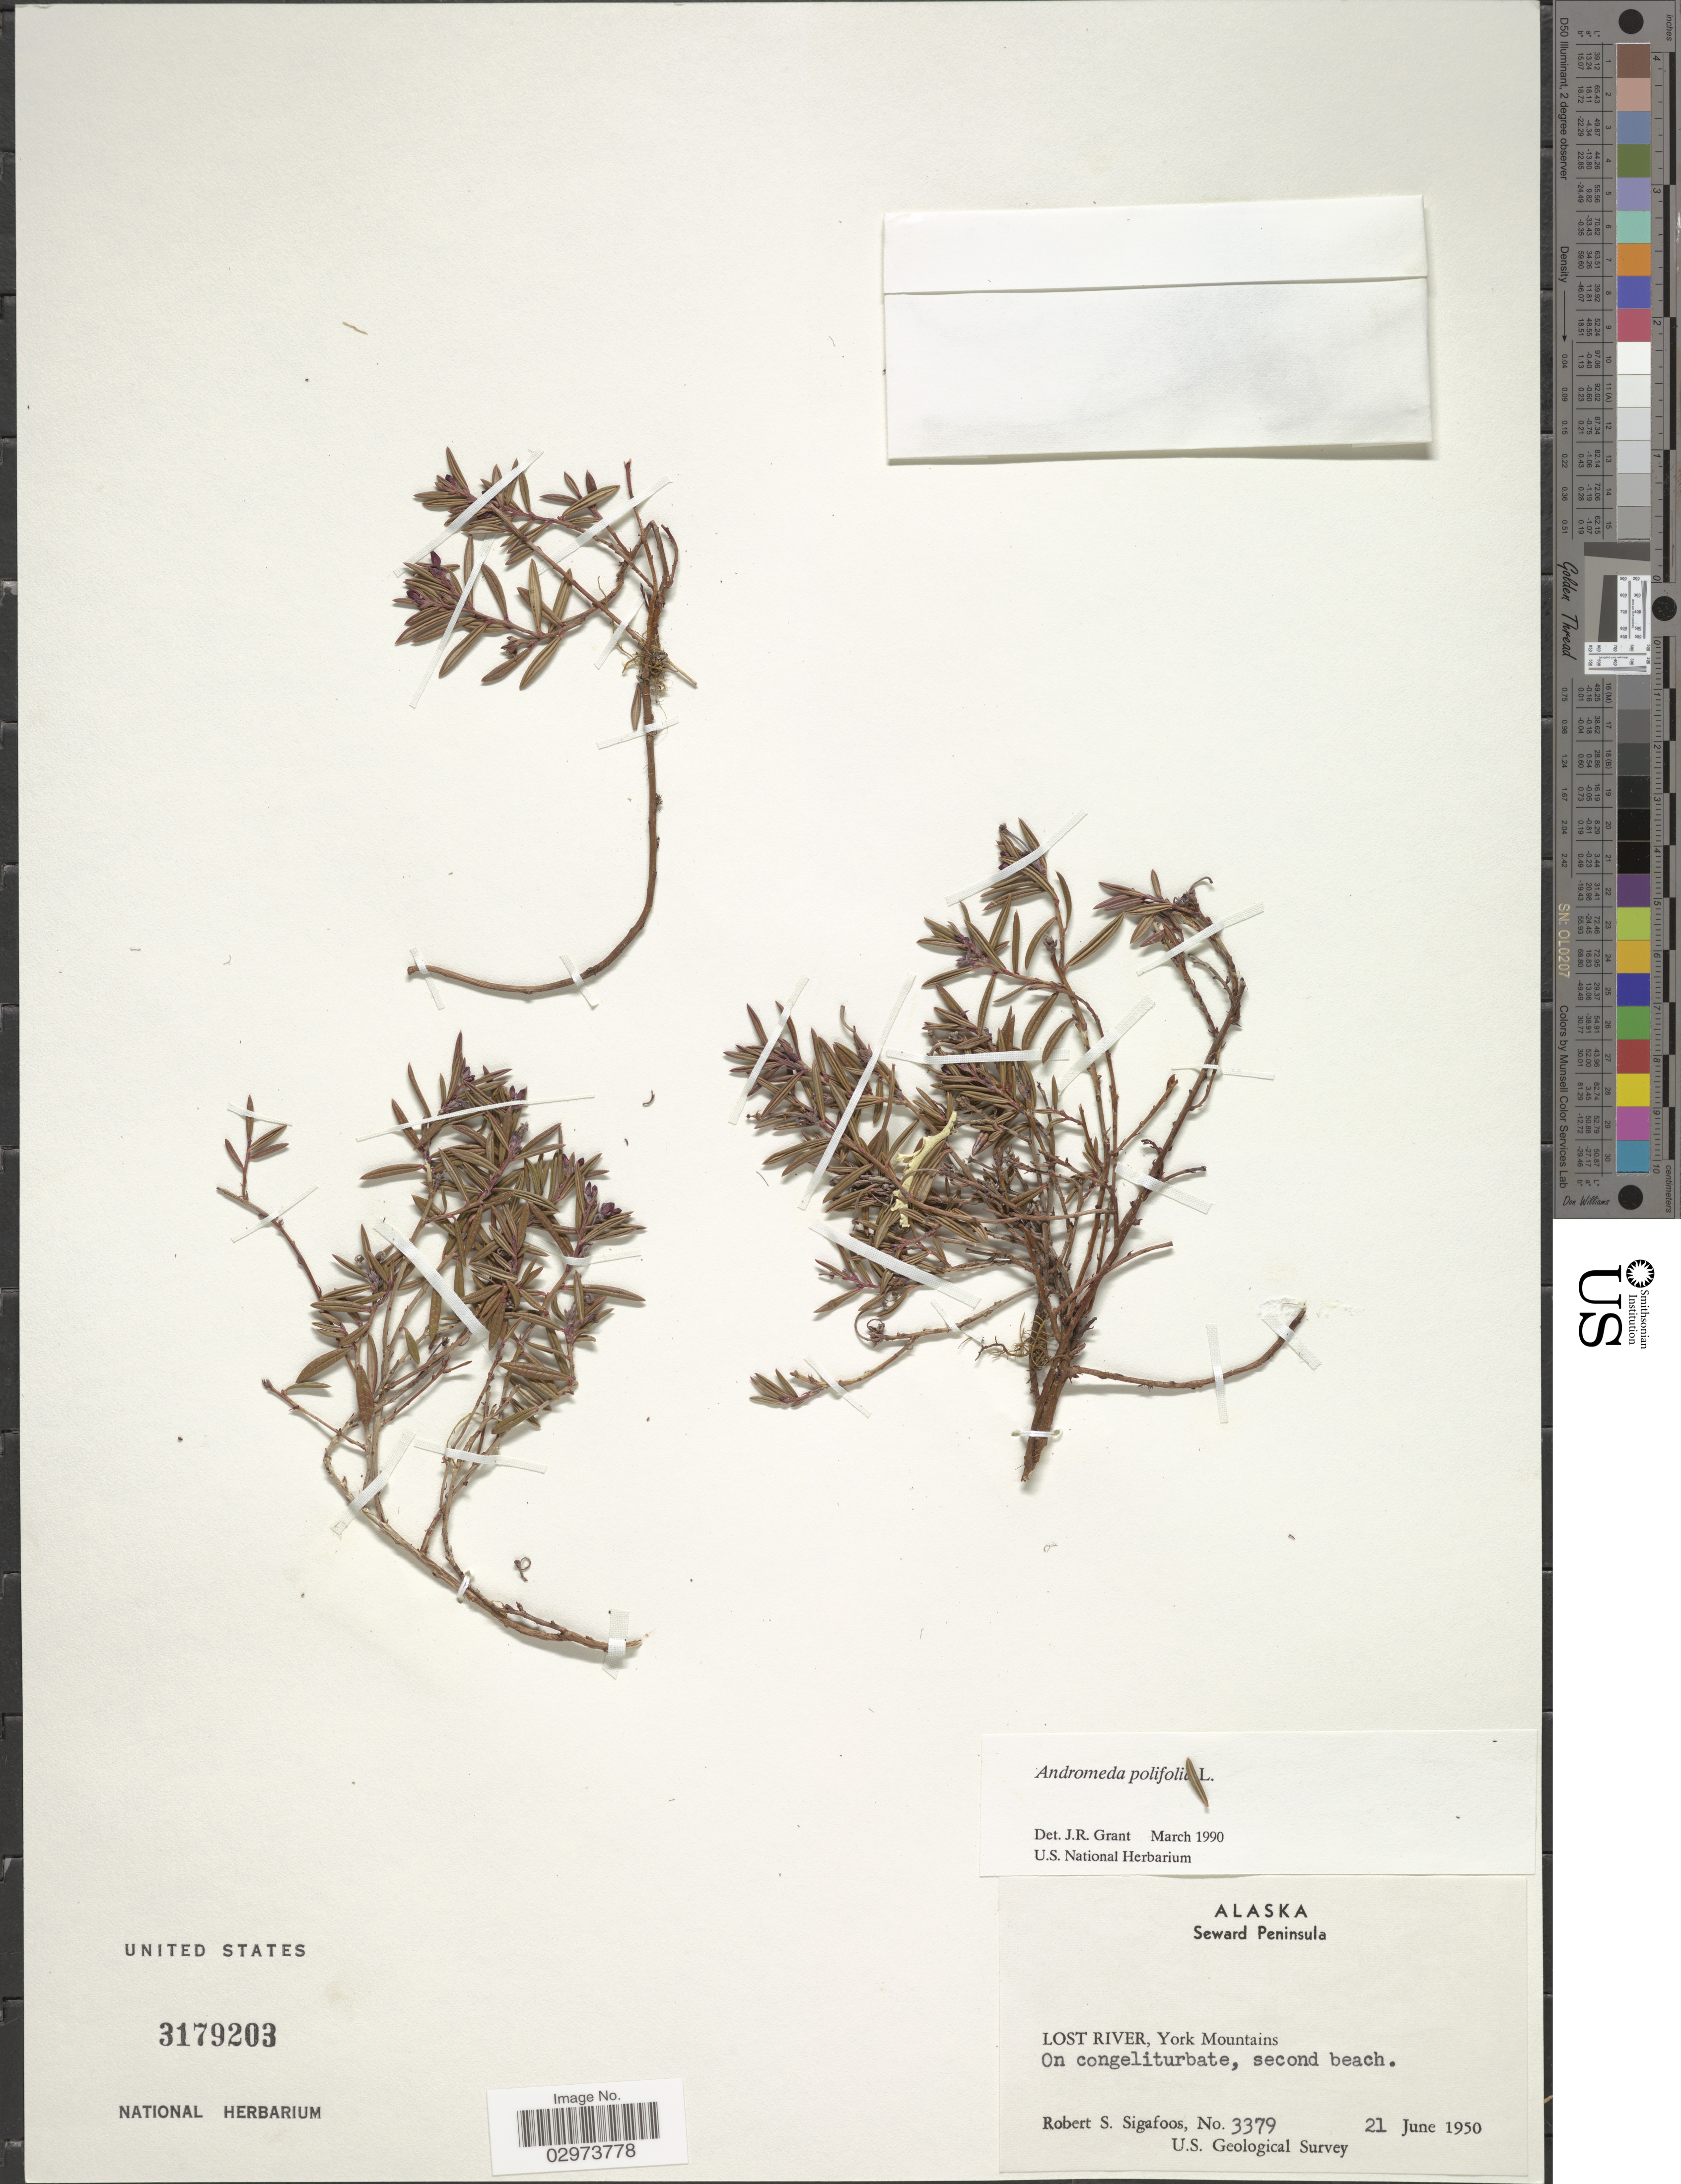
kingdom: Plantae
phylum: Tracheophyta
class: Magnoliopsida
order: Ericales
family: Ericaceae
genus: Andromeda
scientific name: Andromeda polifolia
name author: L.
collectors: R. Sigafoos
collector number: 3379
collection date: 1950-06-21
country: United States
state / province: Alaska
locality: Seward Peninsula. Lost River, York Mountains.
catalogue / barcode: US 3179203